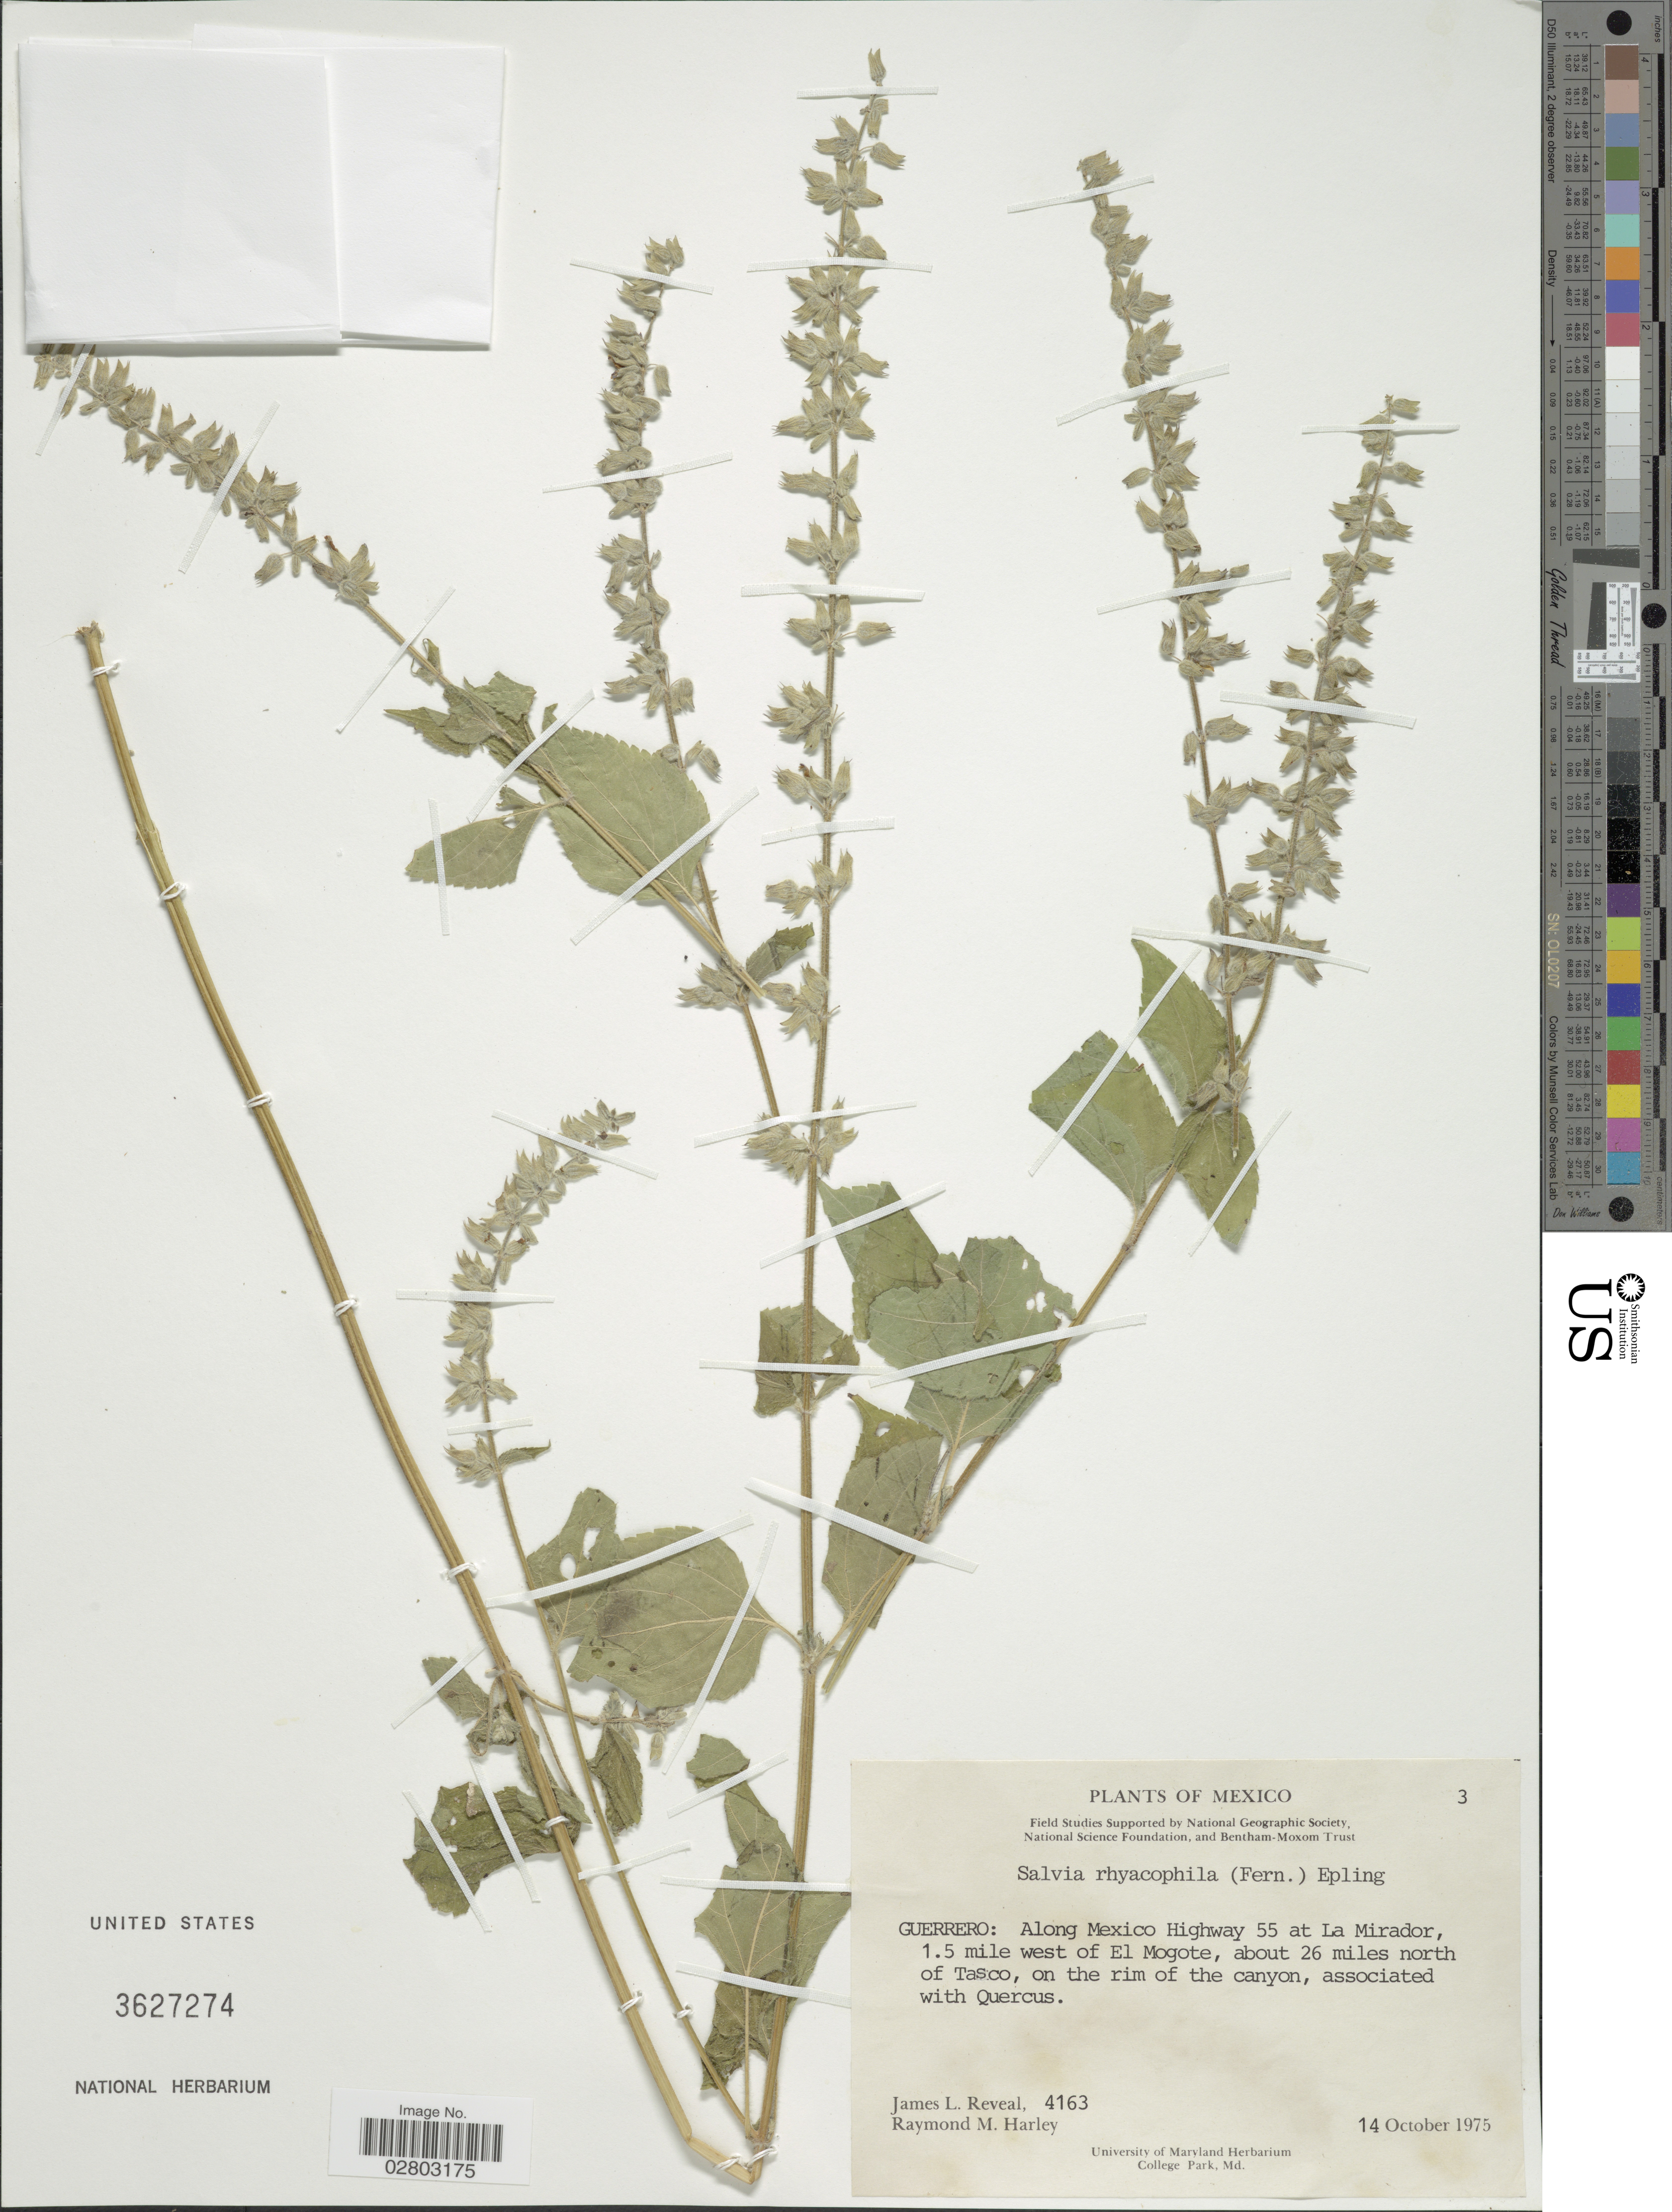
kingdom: Plantae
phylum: Tracheophyta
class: Magnoliopsida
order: Lamiales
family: Lamiaceae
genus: Salvia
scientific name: Salvia rhyacophila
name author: (Fernald) Epling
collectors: J. L. Reveal & R. M. Harley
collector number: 4163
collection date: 1975-10-14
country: Mexico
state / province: Guerrero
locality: Along Mexico Highway 55 at La Mirador, 1.5 mile west of El Mogote, about 26 miles north of Tasco.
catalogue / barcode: US 3627274